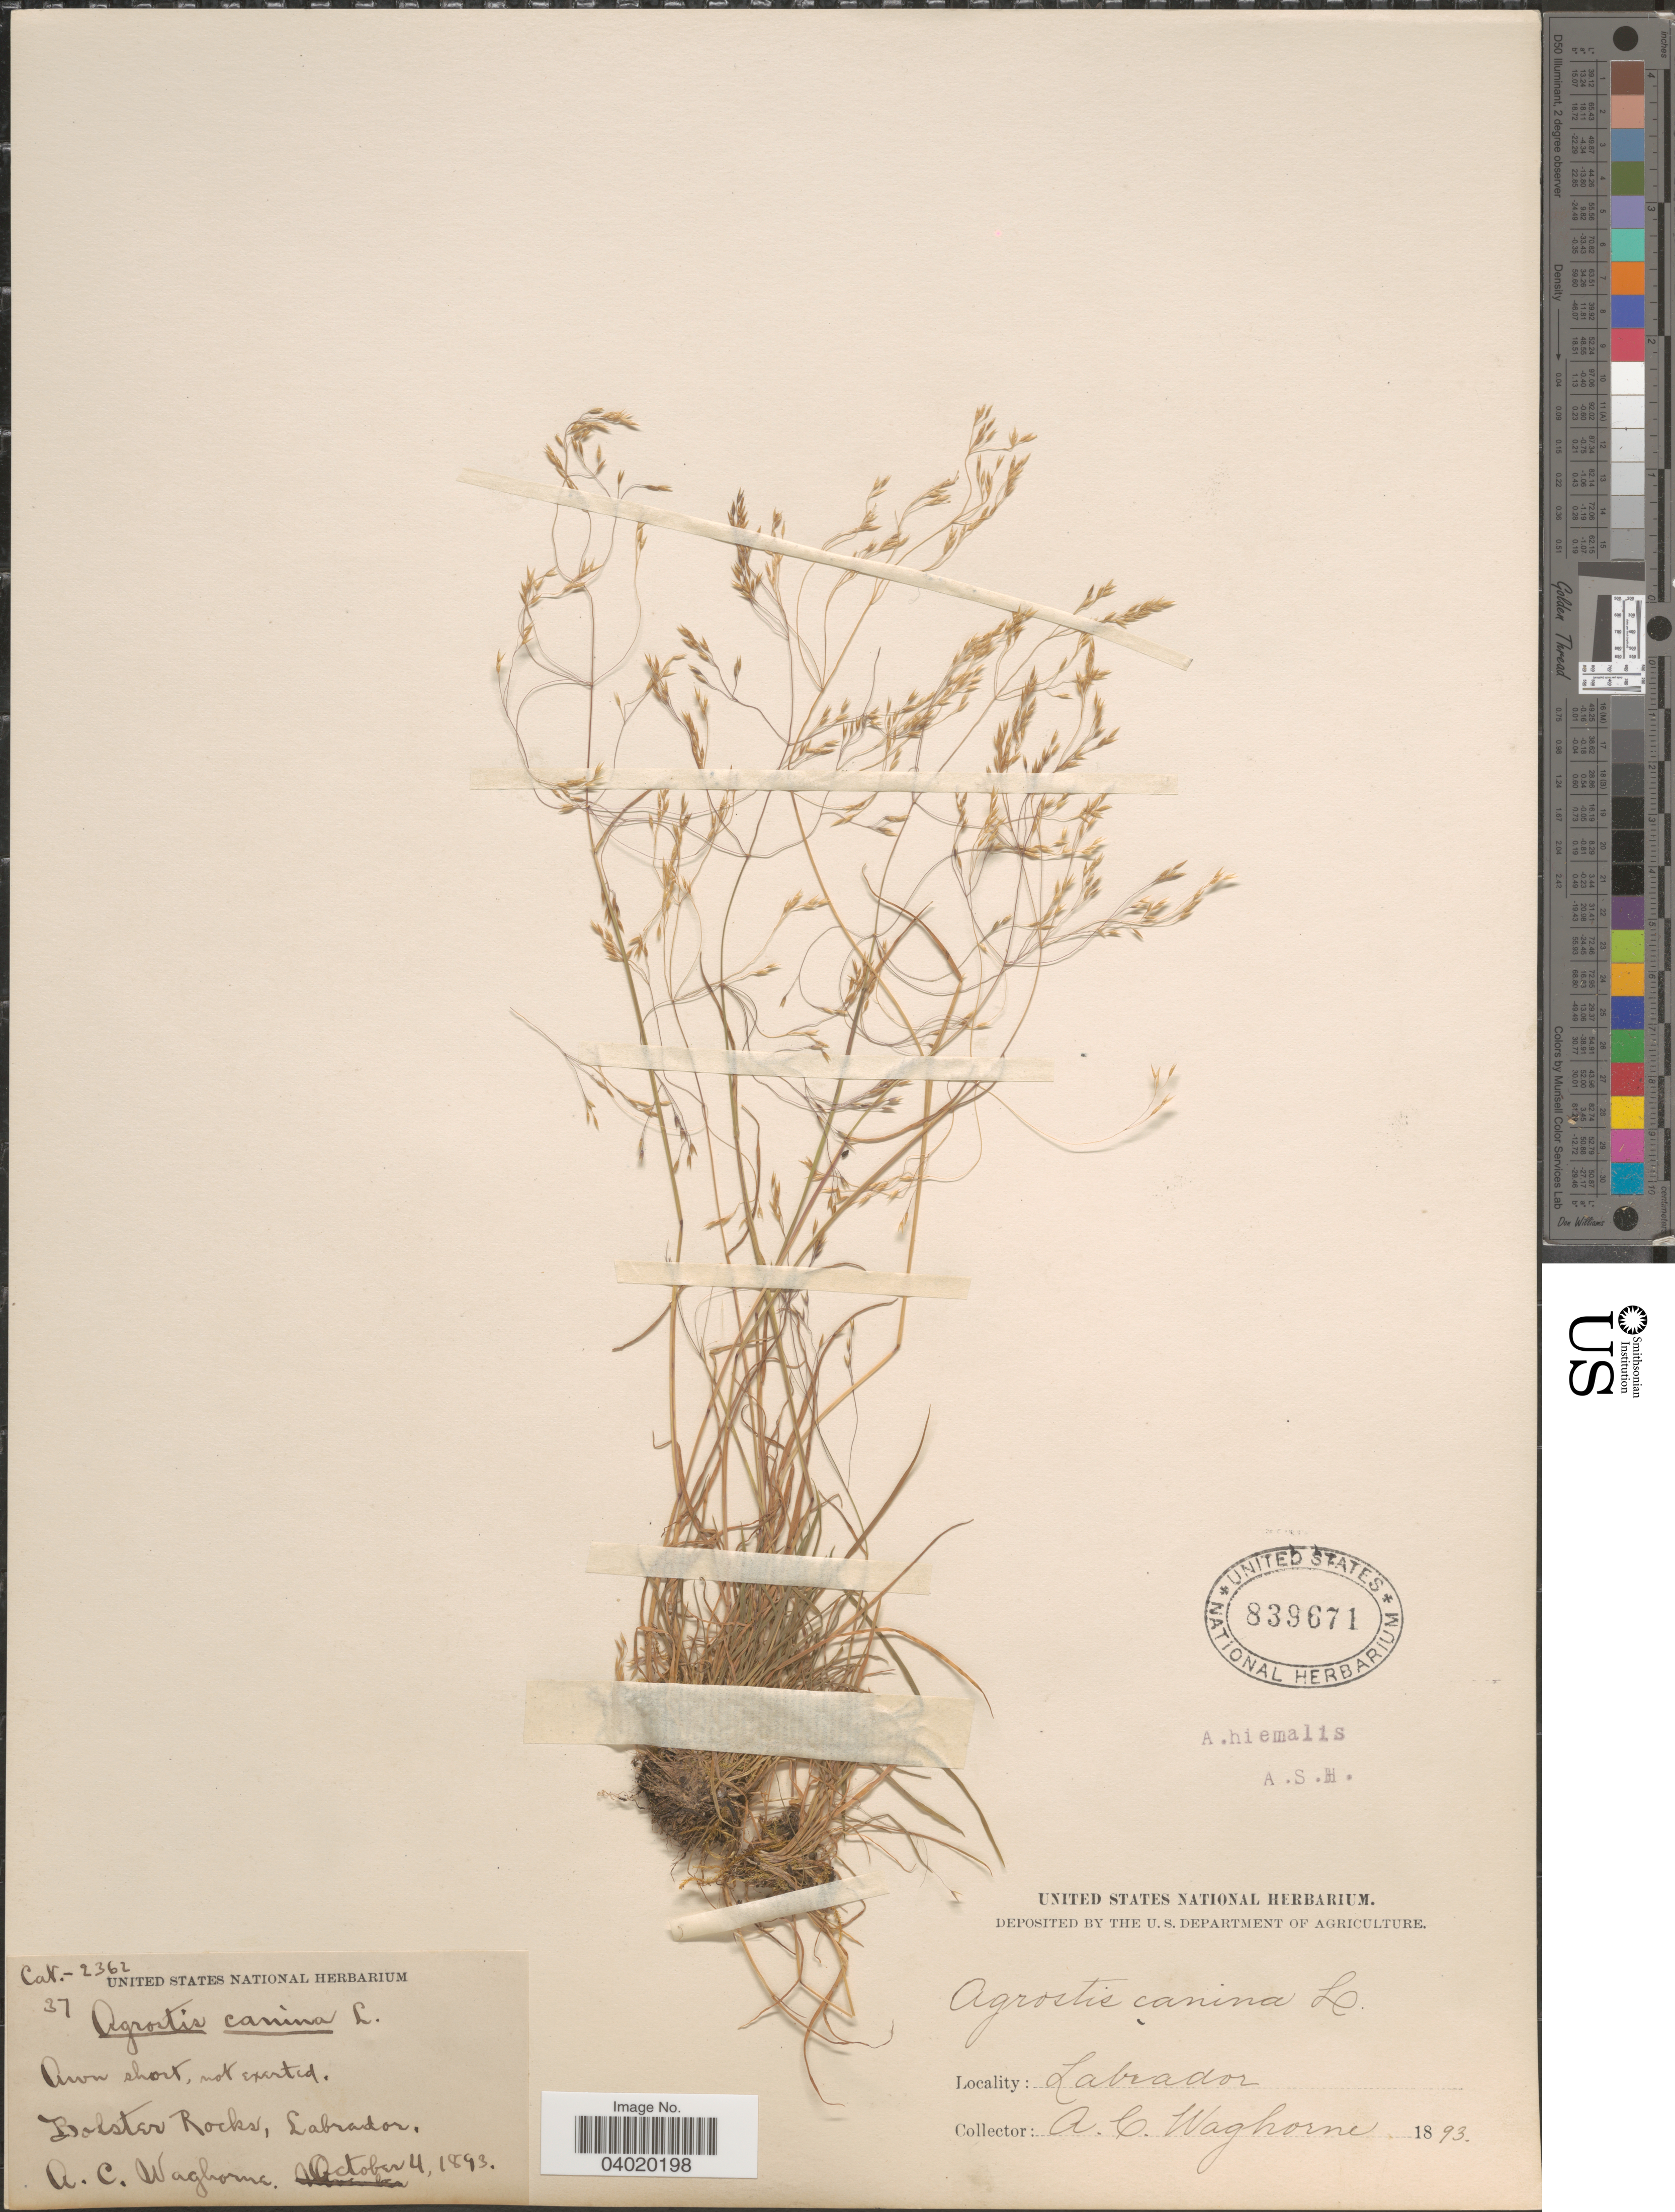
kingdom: Plantae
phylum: Tracheophyta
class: Liliopsida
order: Poales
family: Poaceae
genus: Agrostis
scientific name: Agrostis hyemalis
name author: (Walter) Britton et al.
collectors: A. Waghorne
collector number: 37?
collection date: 1893-10-04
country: Canada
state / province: Newfoundland and Labrador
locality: Bolster Rocks, Labrador.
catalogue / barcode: US 839671